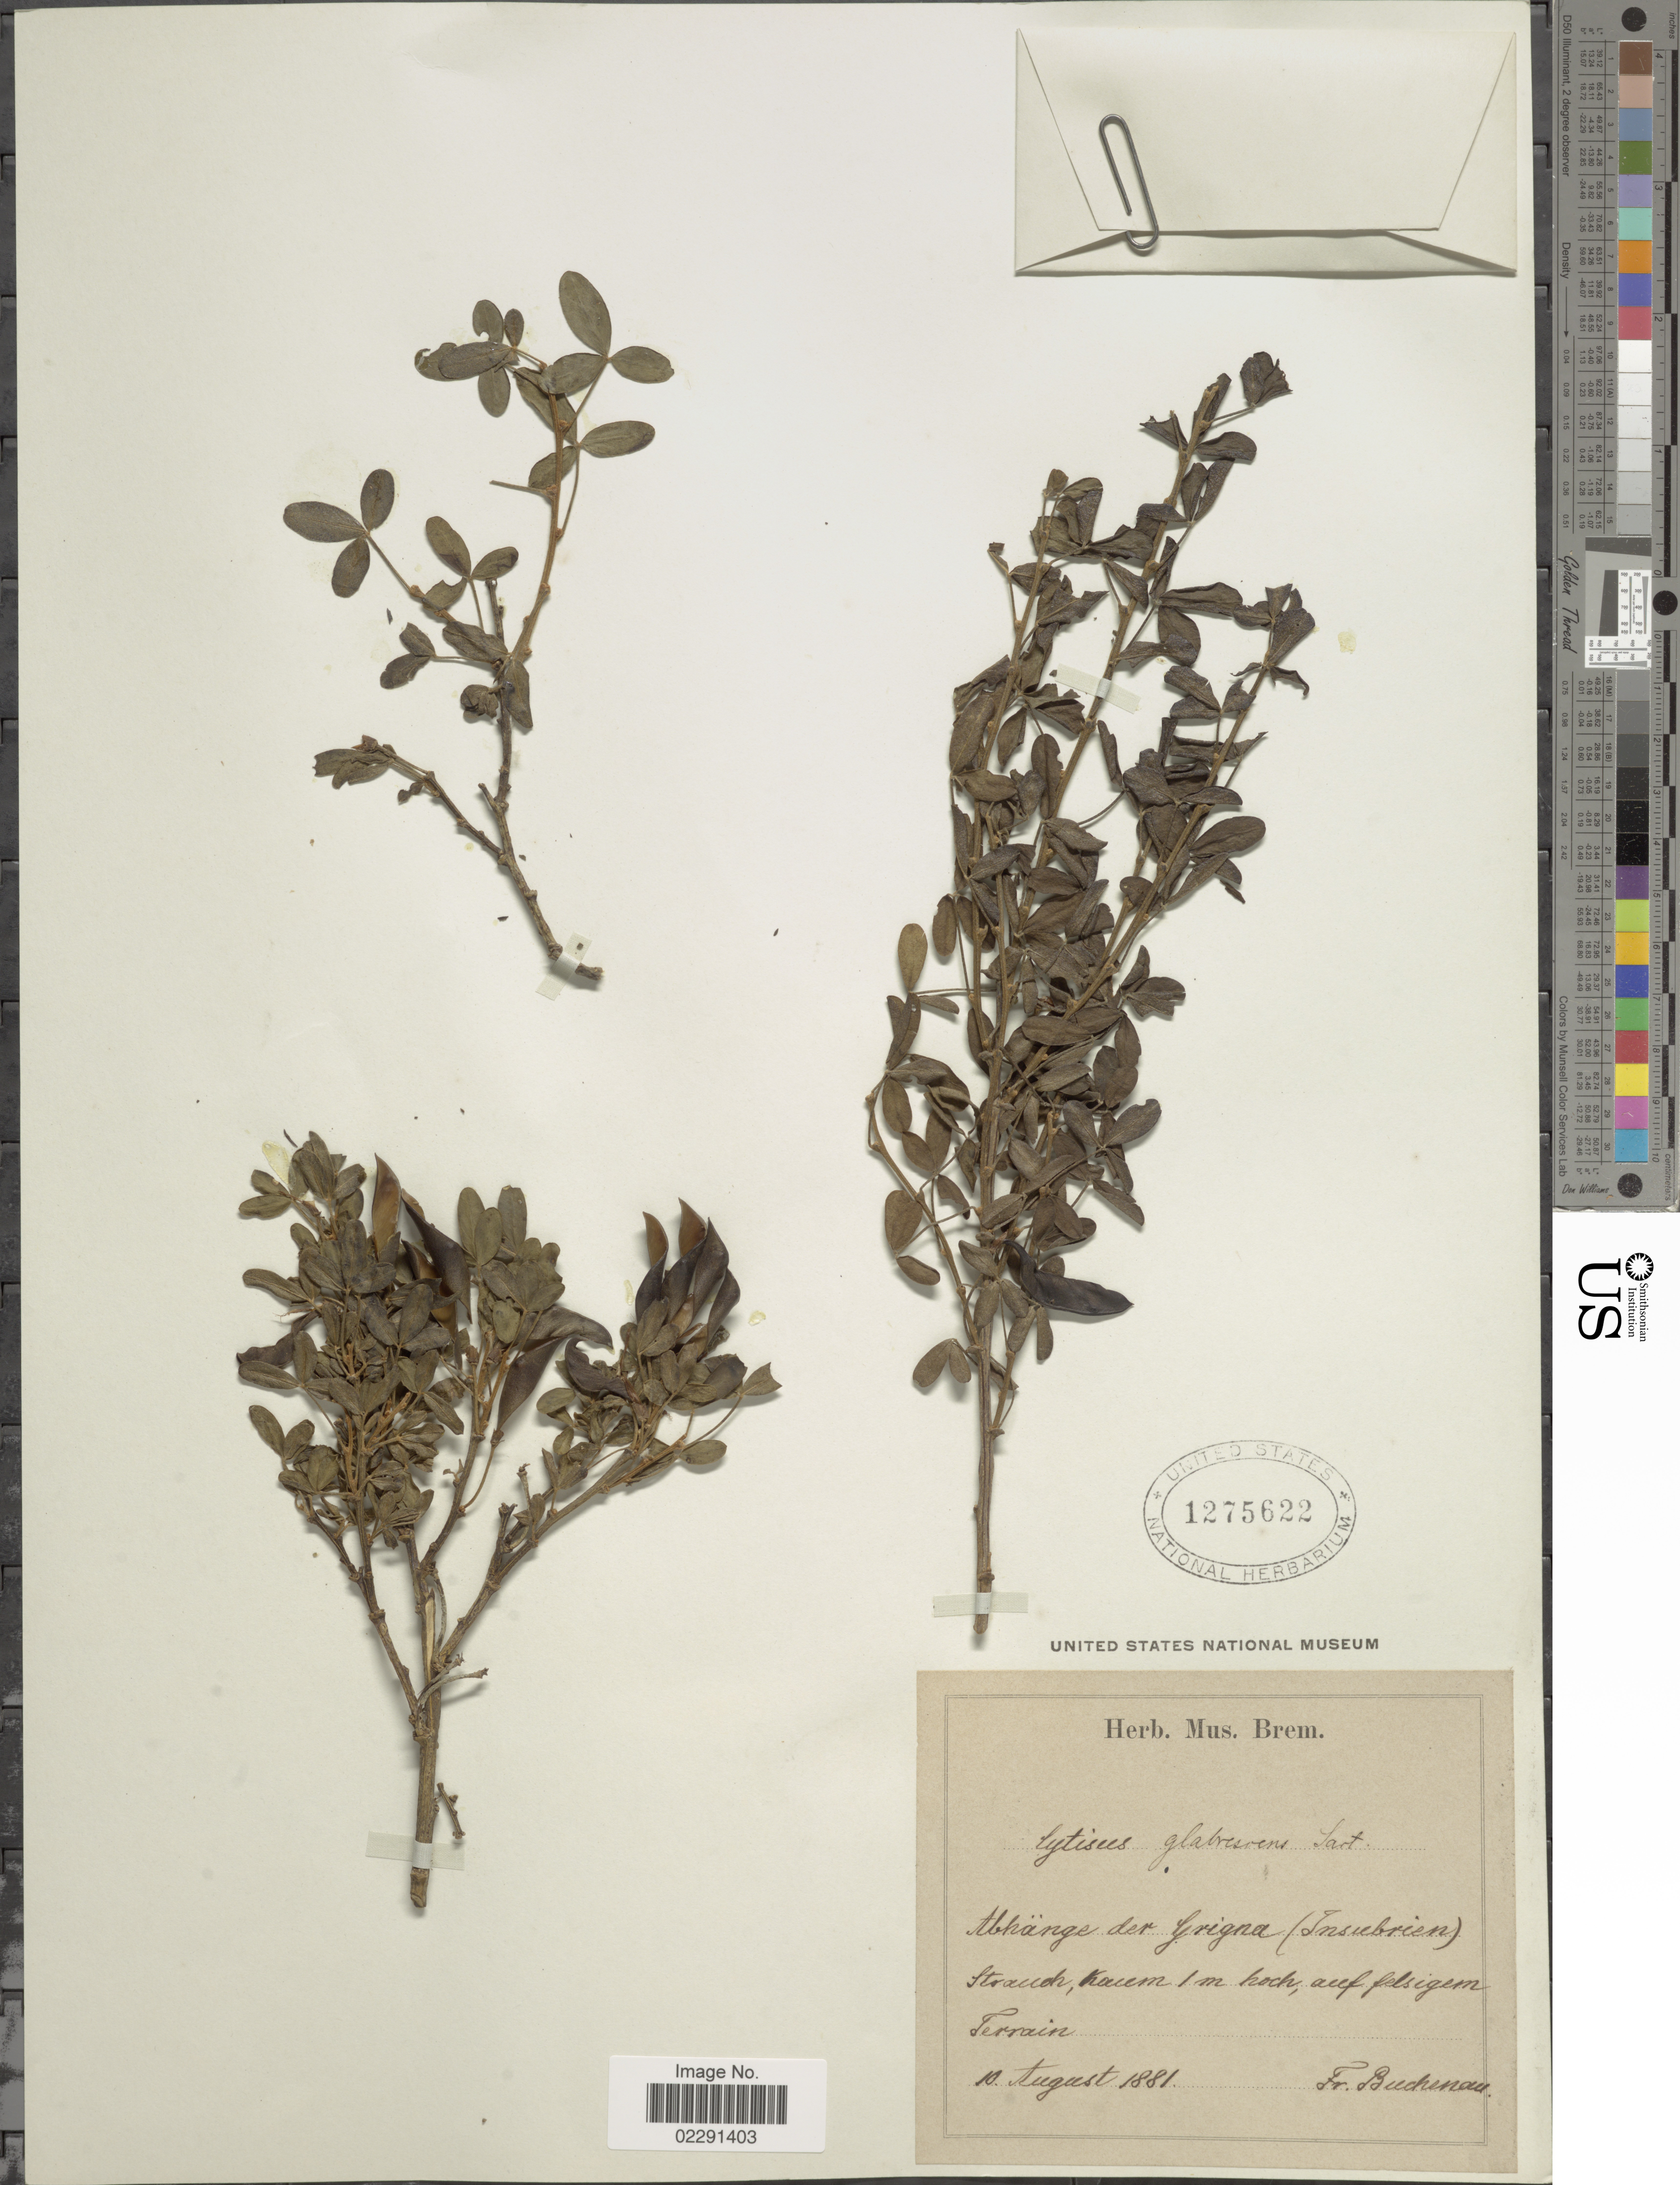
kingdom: Plantae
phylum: Tracheophyta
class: Magnoliopsida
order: Fabales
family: Fabaceae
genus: Cytisus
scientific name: Cytisus emeriflorus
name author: Rchb.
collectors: F. Buchenau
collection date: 1881-08-10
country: Italy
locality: Abhange der Grigna (Insubrien), Strauch, kacem 1 m hoch, auf felsigem Terrain. [interpreted]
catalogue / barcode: US 1275622